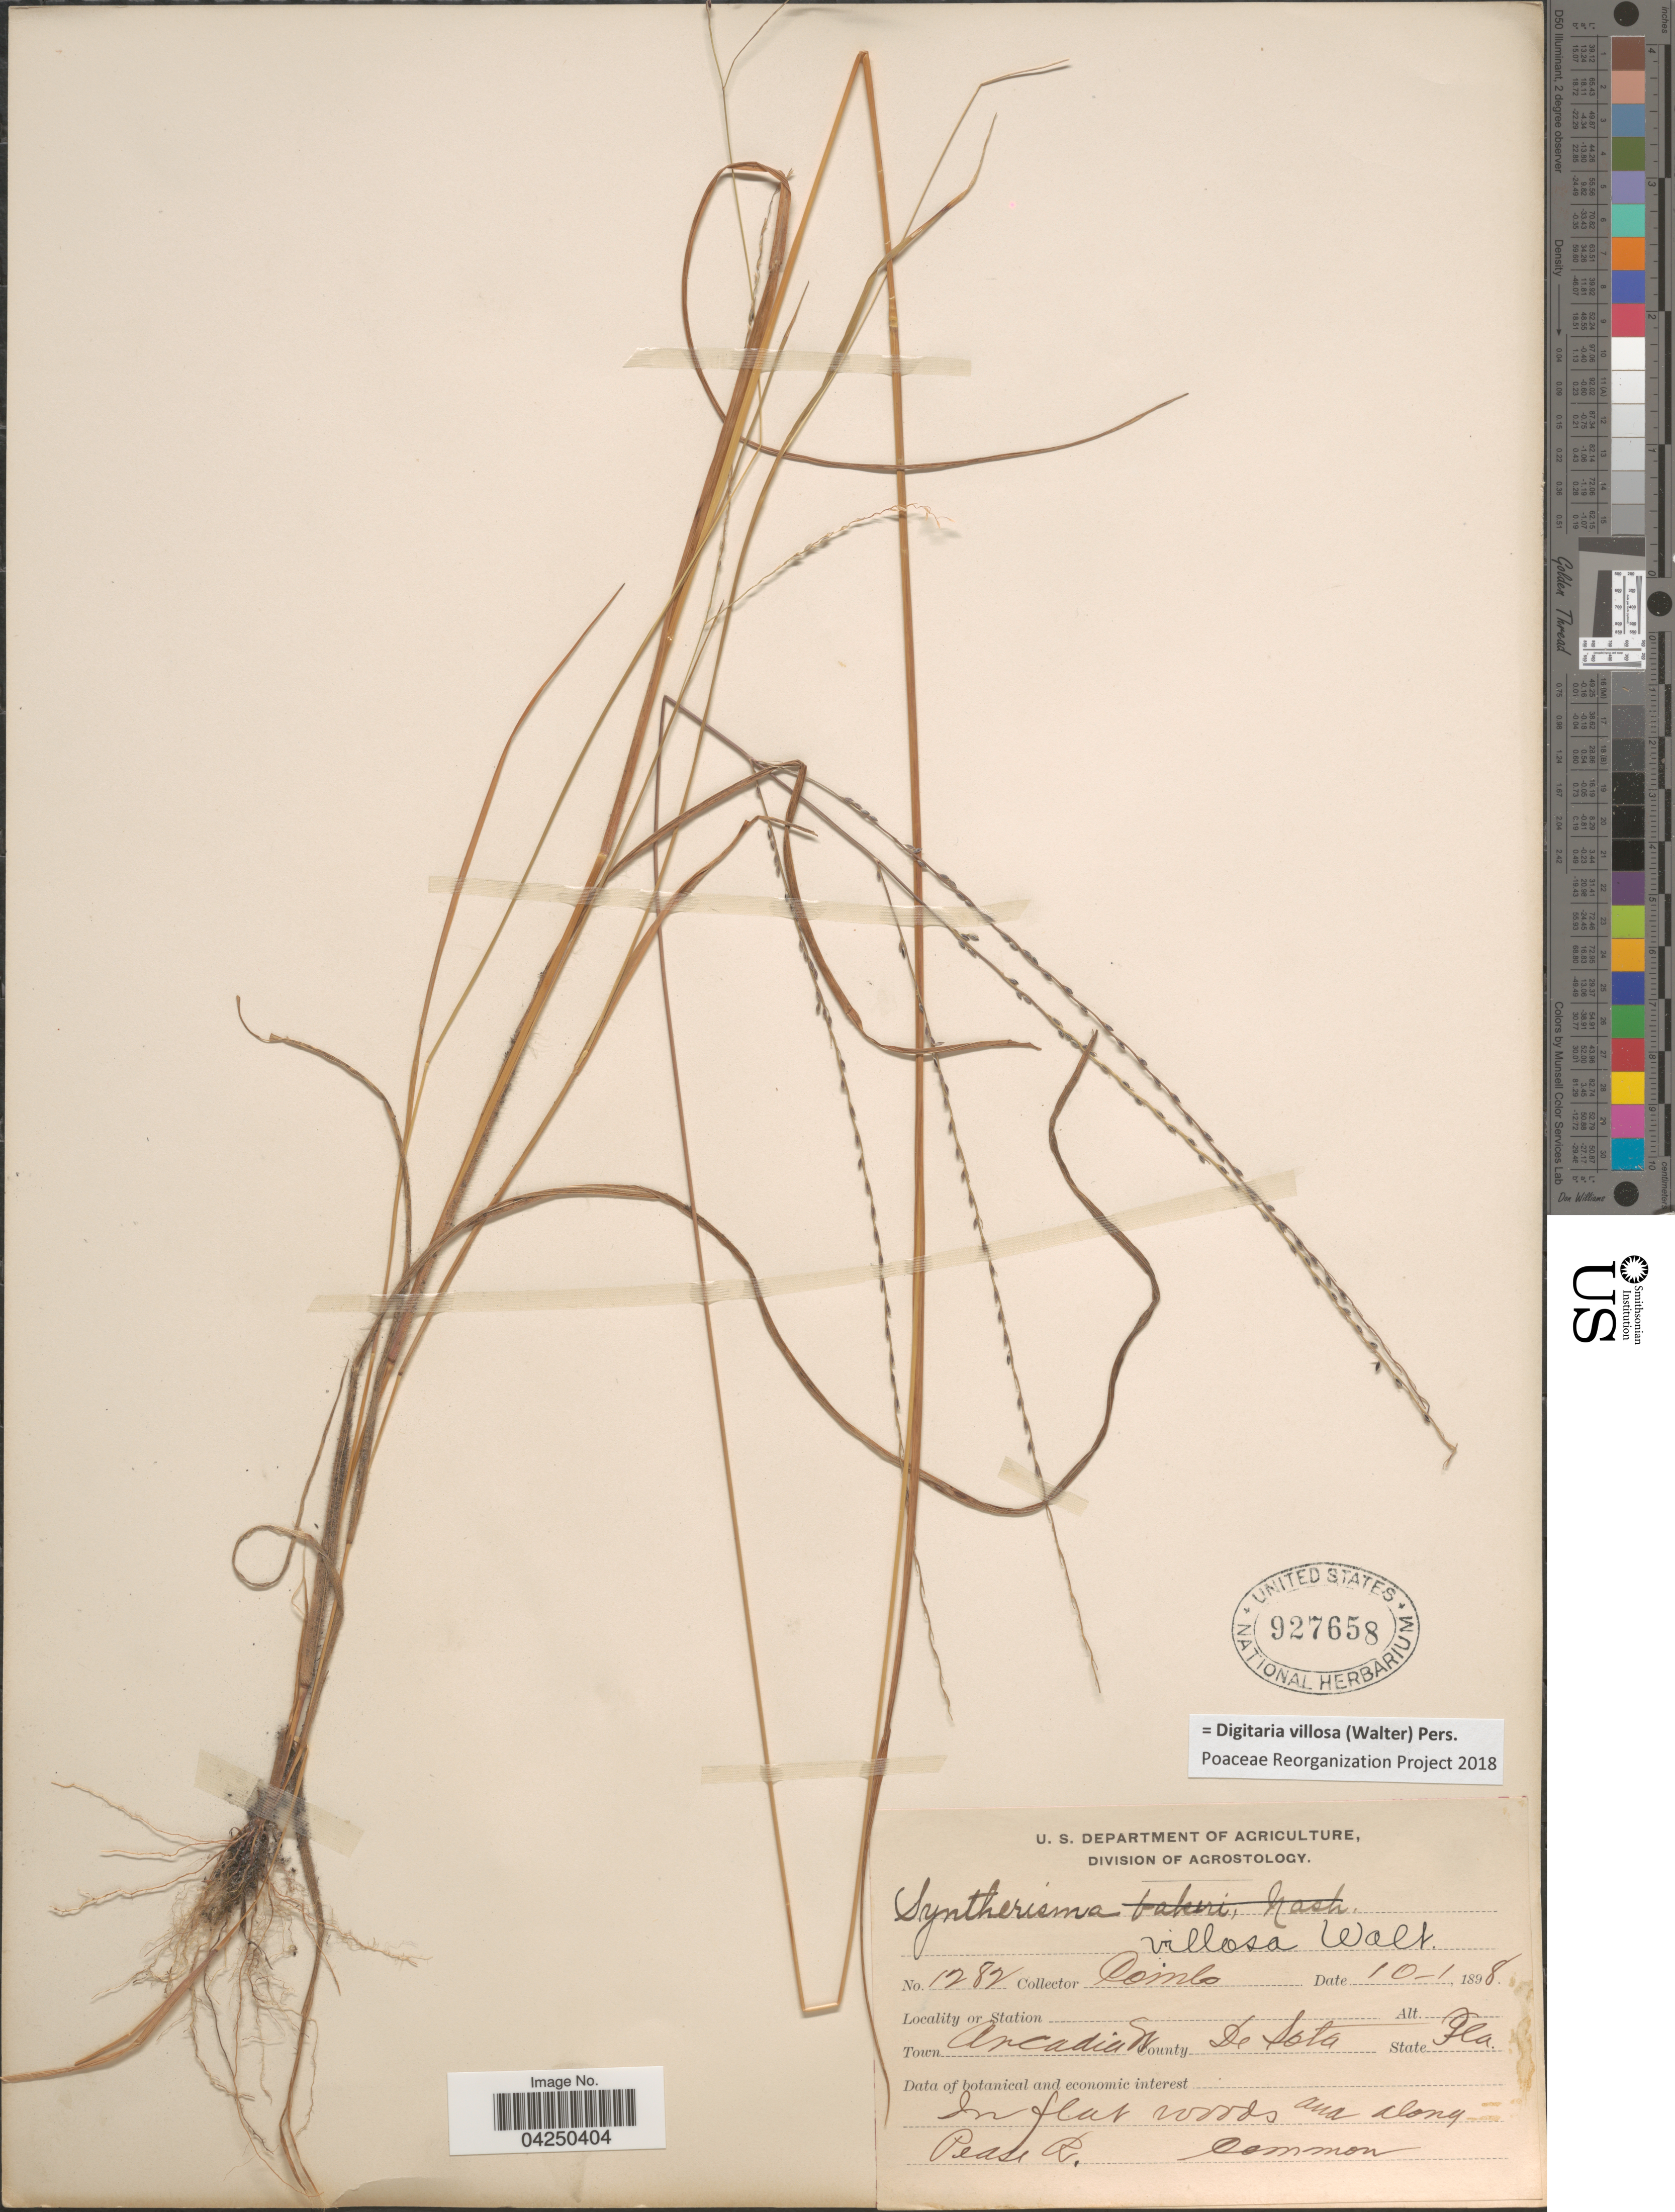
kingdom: Plantae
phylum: Tracheophyta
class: Liliopsida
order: Poales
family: Poaceae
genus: Digitaria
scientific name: Digitaria villosa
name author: (Walter) Pers.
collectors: -. Combs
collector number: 1282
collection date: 1898-10-01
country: United States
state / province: Florida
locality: Town Arcadia. County de Soto. In flat woods and along Pease R.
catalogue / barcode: US 927658